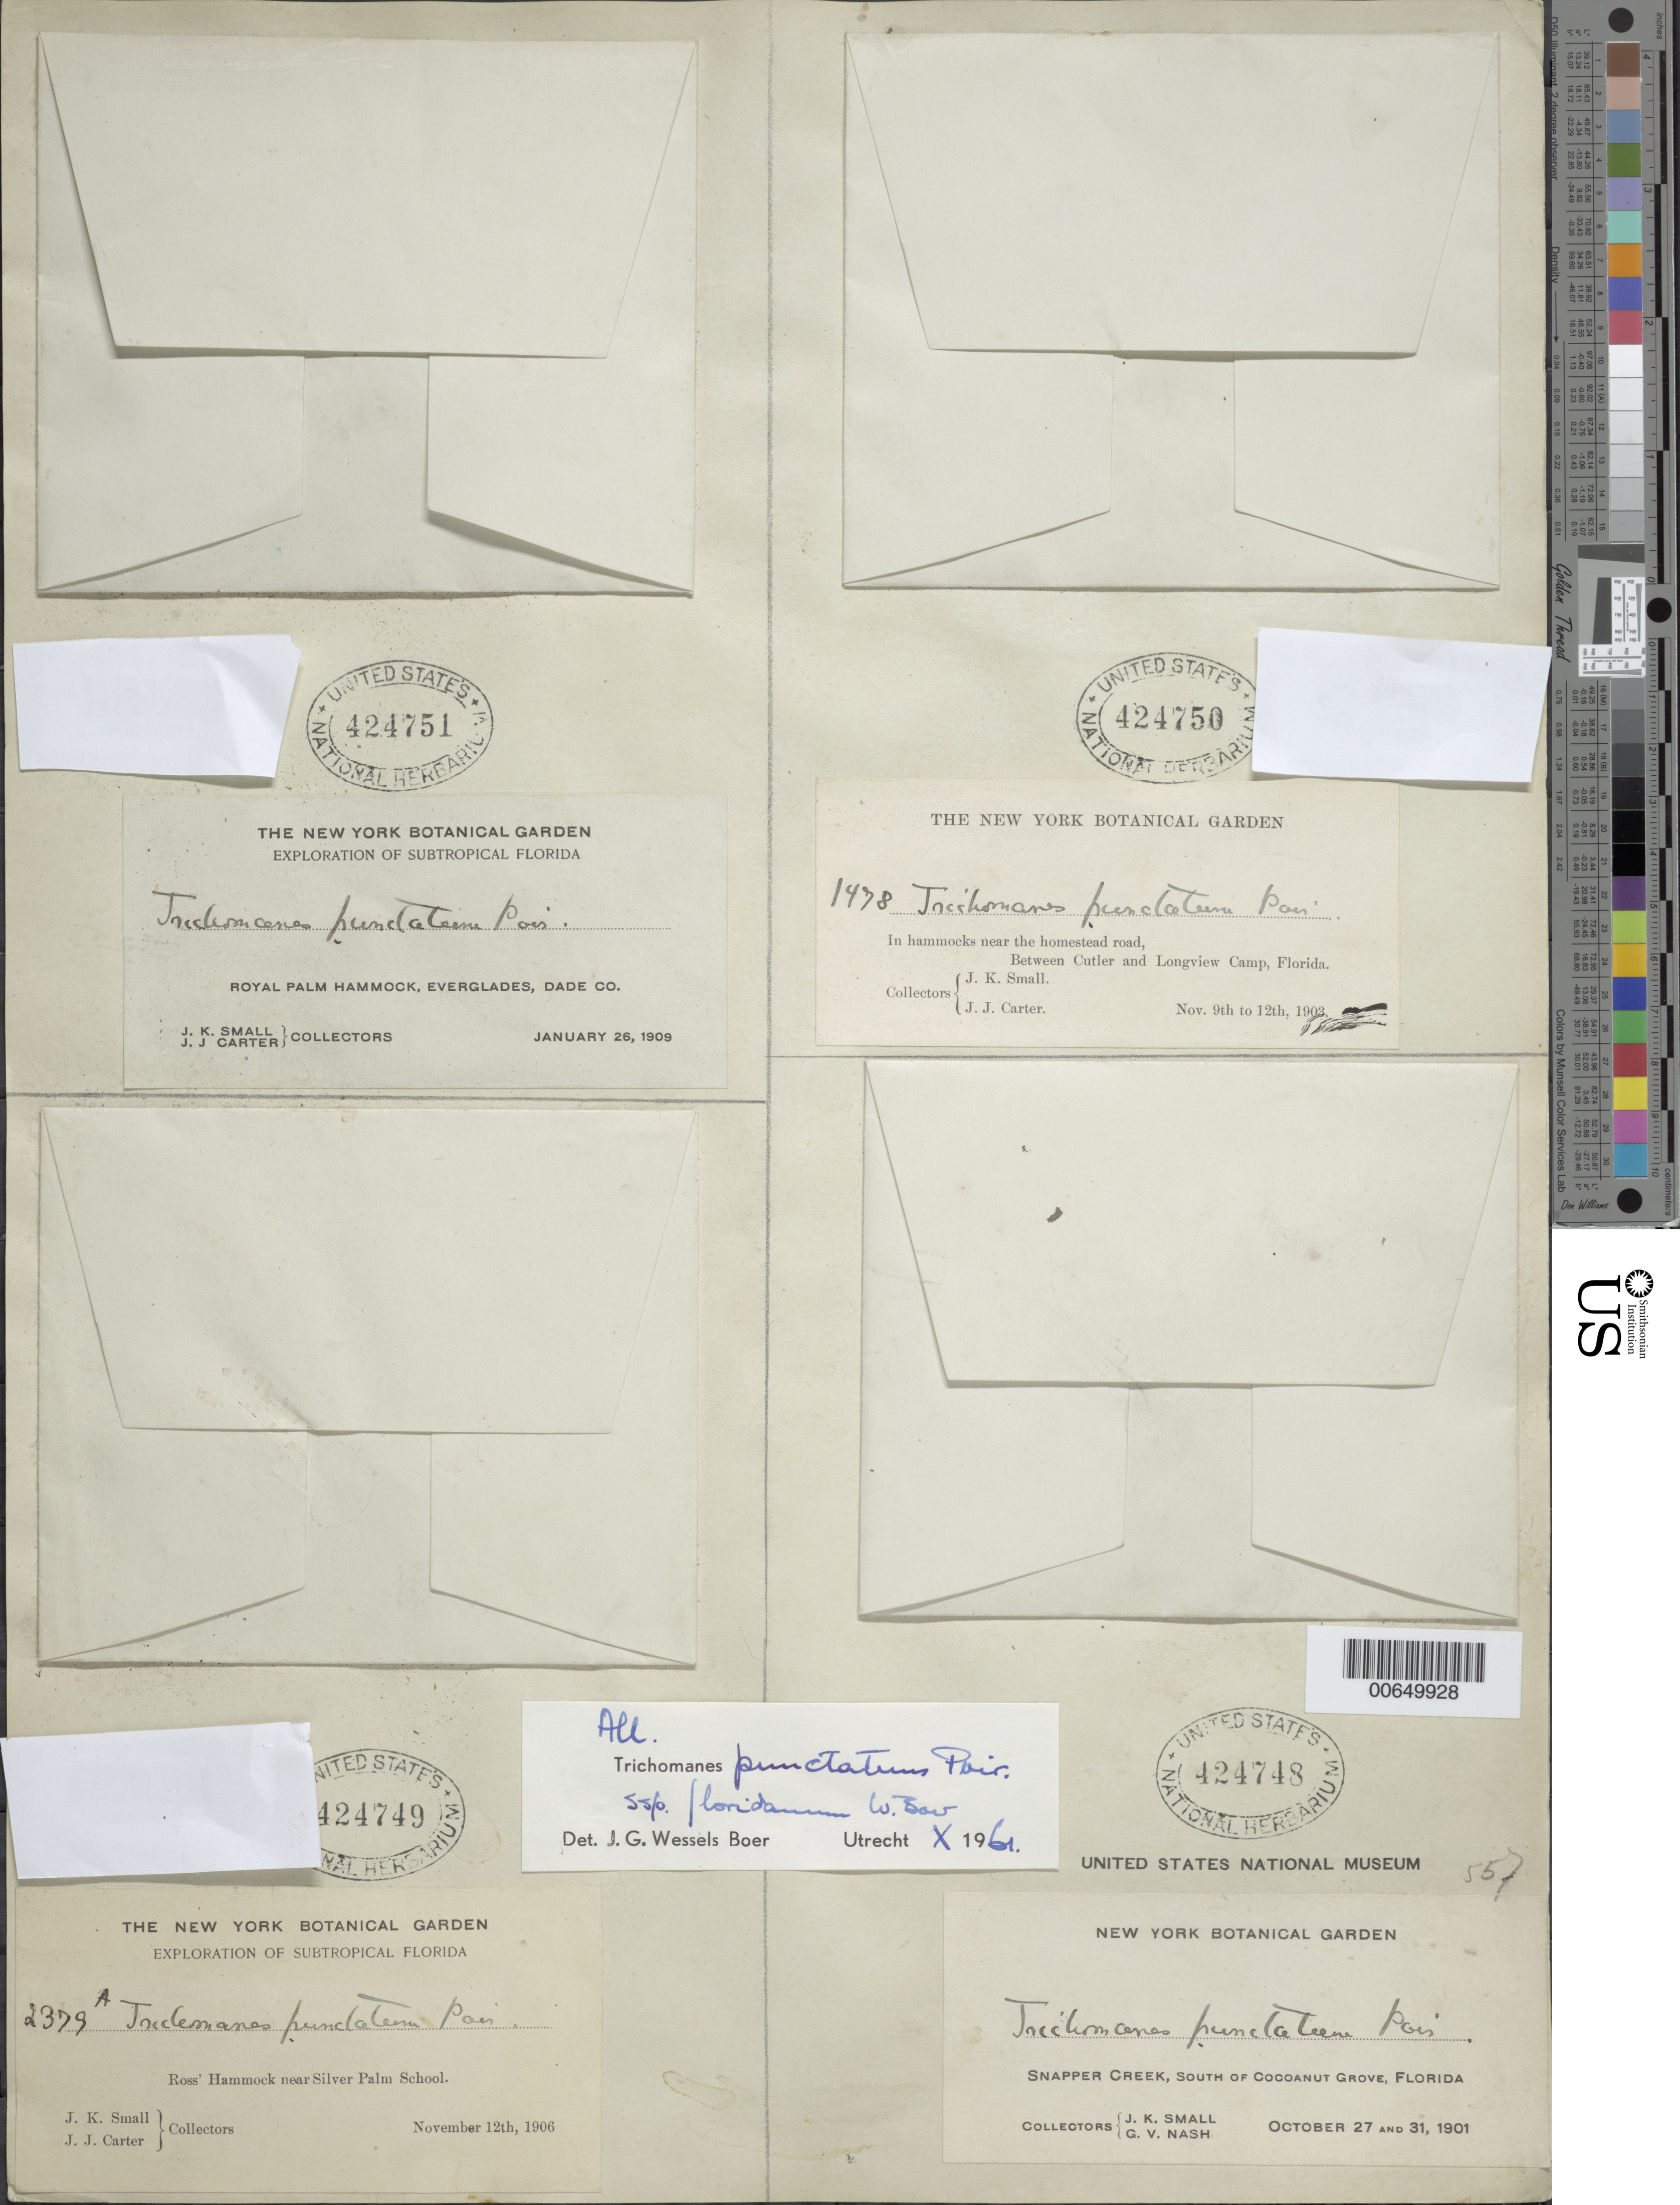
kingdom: Plantae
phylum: Tracheophyta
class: Polypodiopsida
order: Hymenophyllales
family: Hymenophyllaceae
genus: Didymoglossum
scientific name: Didymoglossum punctatum subsp. floridanum comb. nov., ined 2015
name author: (Poir.) Desv.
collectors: J. K. Small & G. V. Nash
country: United States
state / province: Florida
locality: Snapper Creek, S of Cocoanut Grove.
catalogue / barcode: US 424748